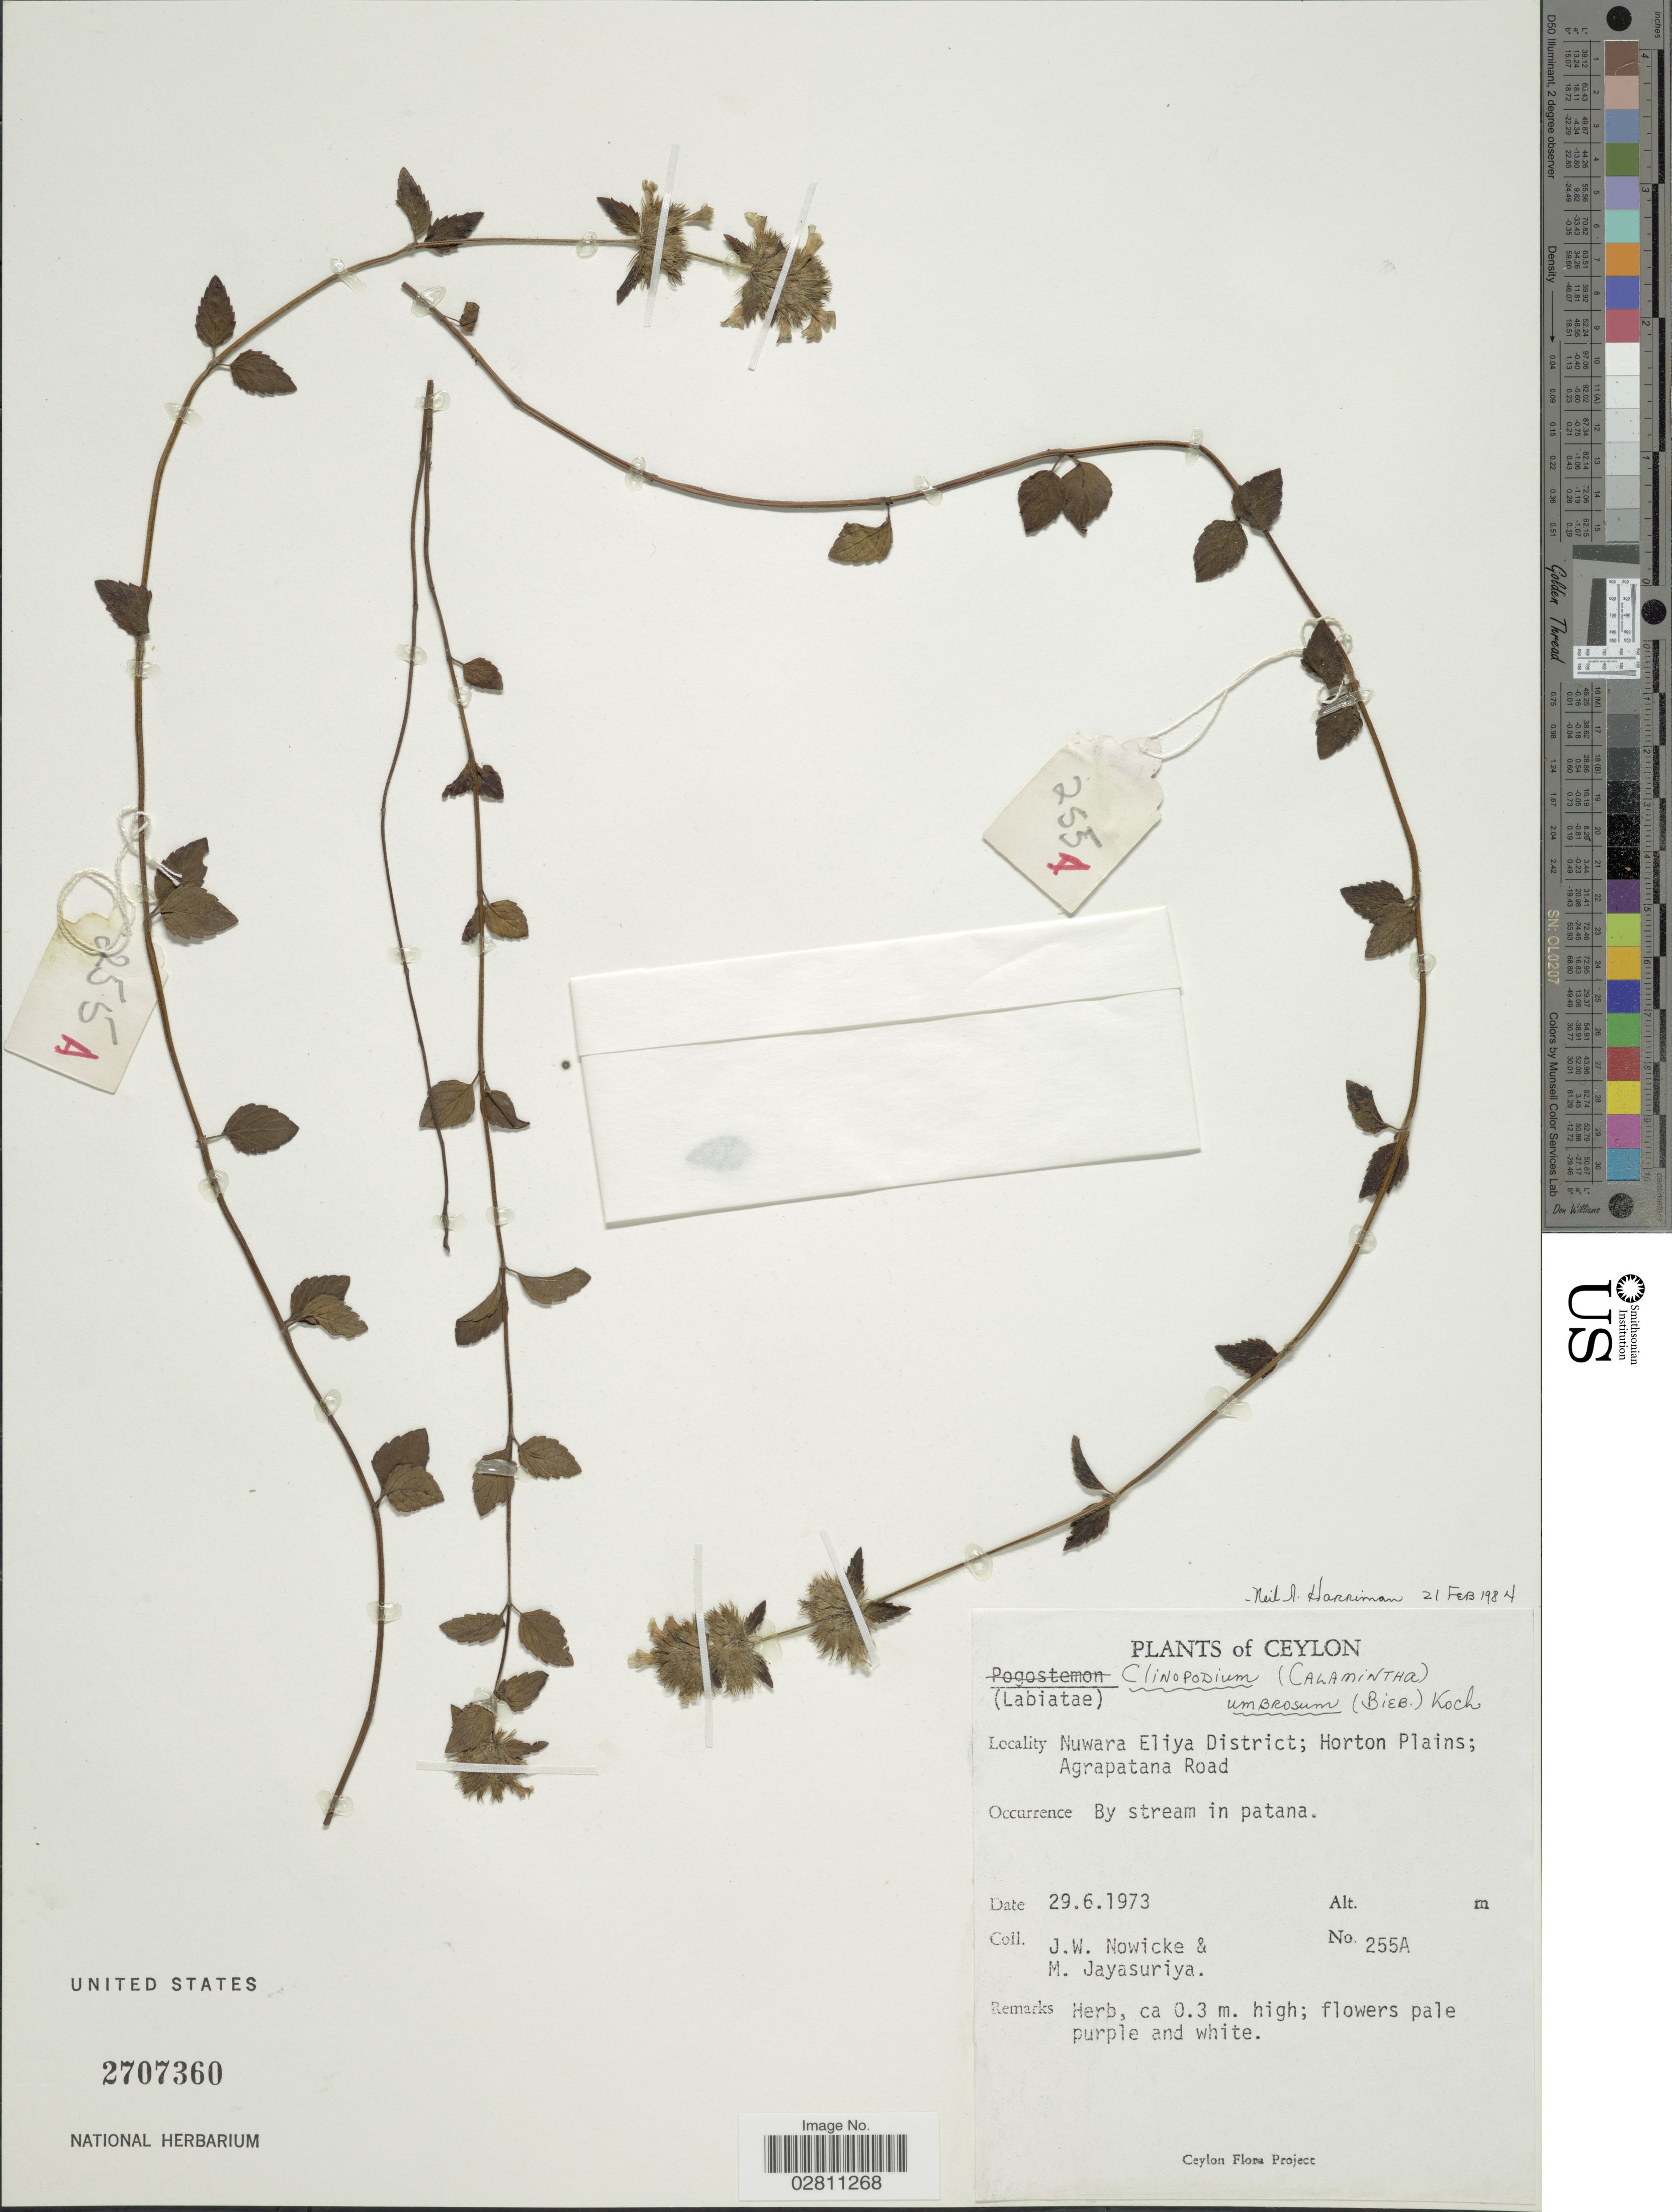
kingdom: Plantae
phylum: Tracheophyta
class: Magnoliopsida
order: Lamiales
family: Lamiaceae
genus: Clinopodium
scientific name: Clinopodium umbrosum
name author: (M. Bieb.) C. Koch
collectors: J. W. Nowicke & M. Jayasuriya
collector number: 255A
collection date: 1973-06-29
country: Sri Lanka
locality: Ceylon, Nuwara Eliya District; Horton Plains; Agrapatana Road.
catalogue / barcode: US 2707360